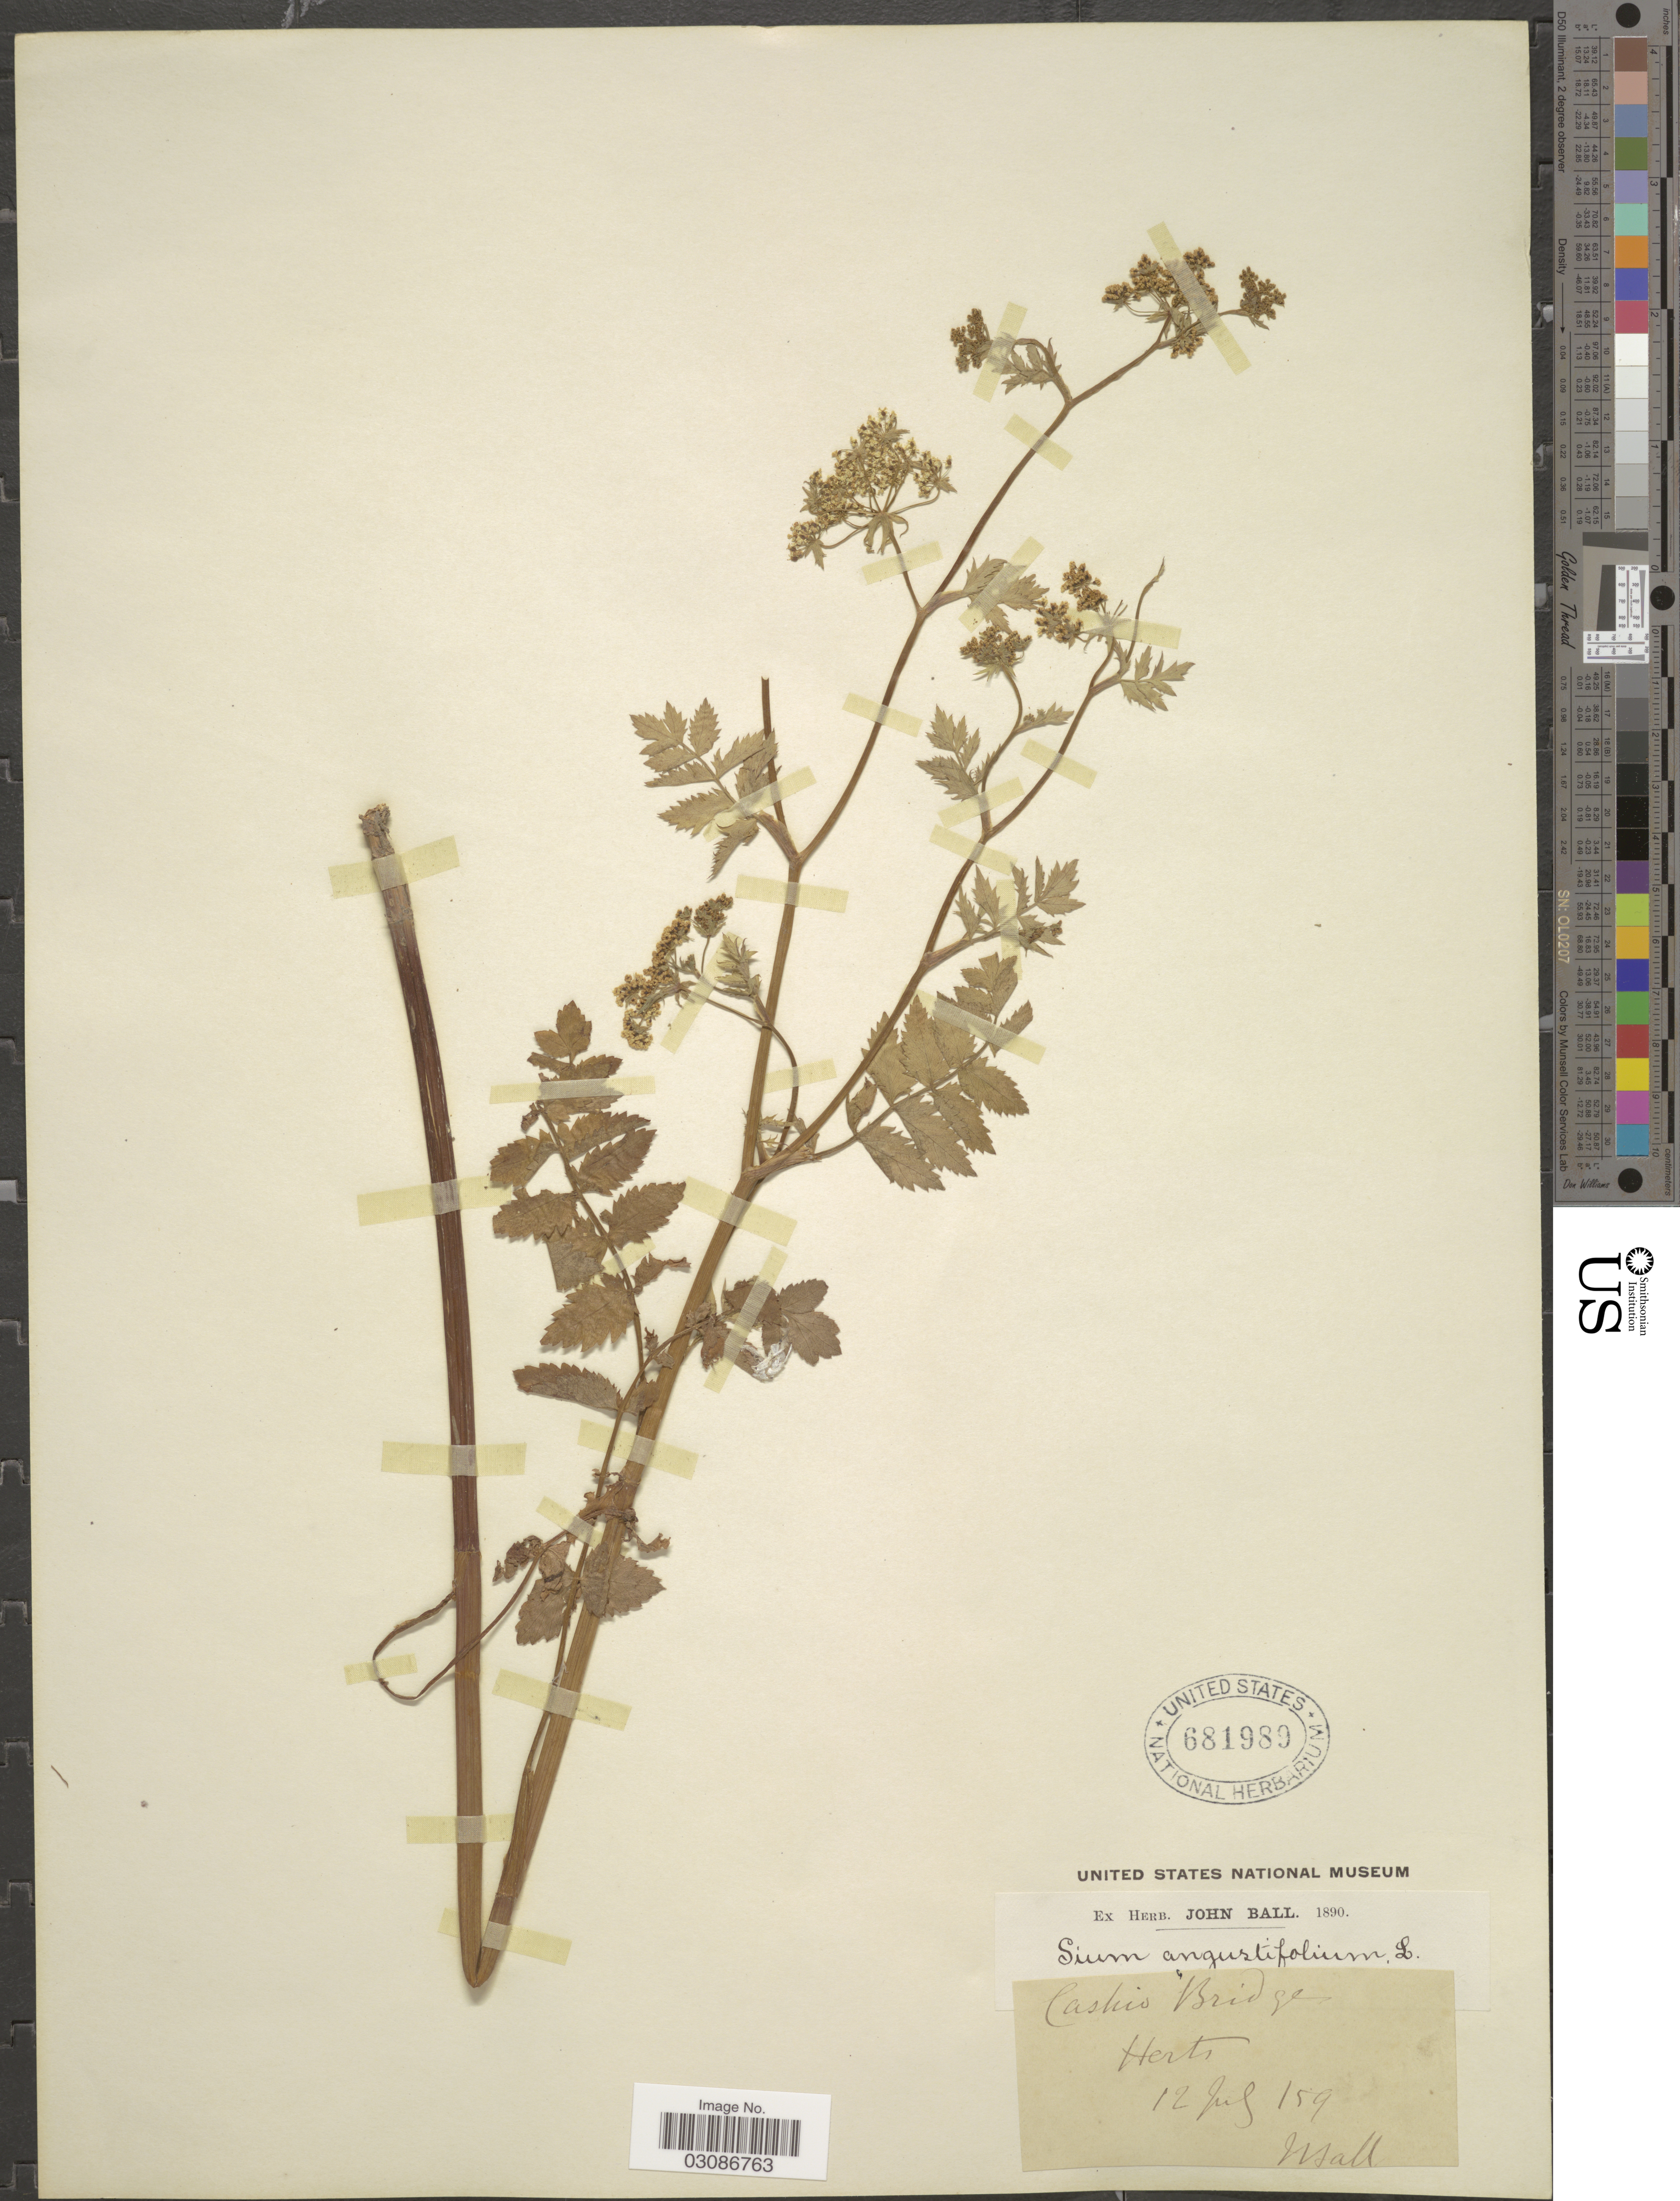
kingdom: Plantae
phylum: Tracheophyta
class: Magnoliopsida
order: Apiales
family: Apiaceae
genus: Sium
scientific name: Sium angustifolium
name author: L.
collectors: J. Ball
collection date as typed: Transcribed d/m/y: 12/7/59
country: United Kingdom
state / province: England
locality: Cashio Bridge. Herts.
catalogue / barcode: US 681989